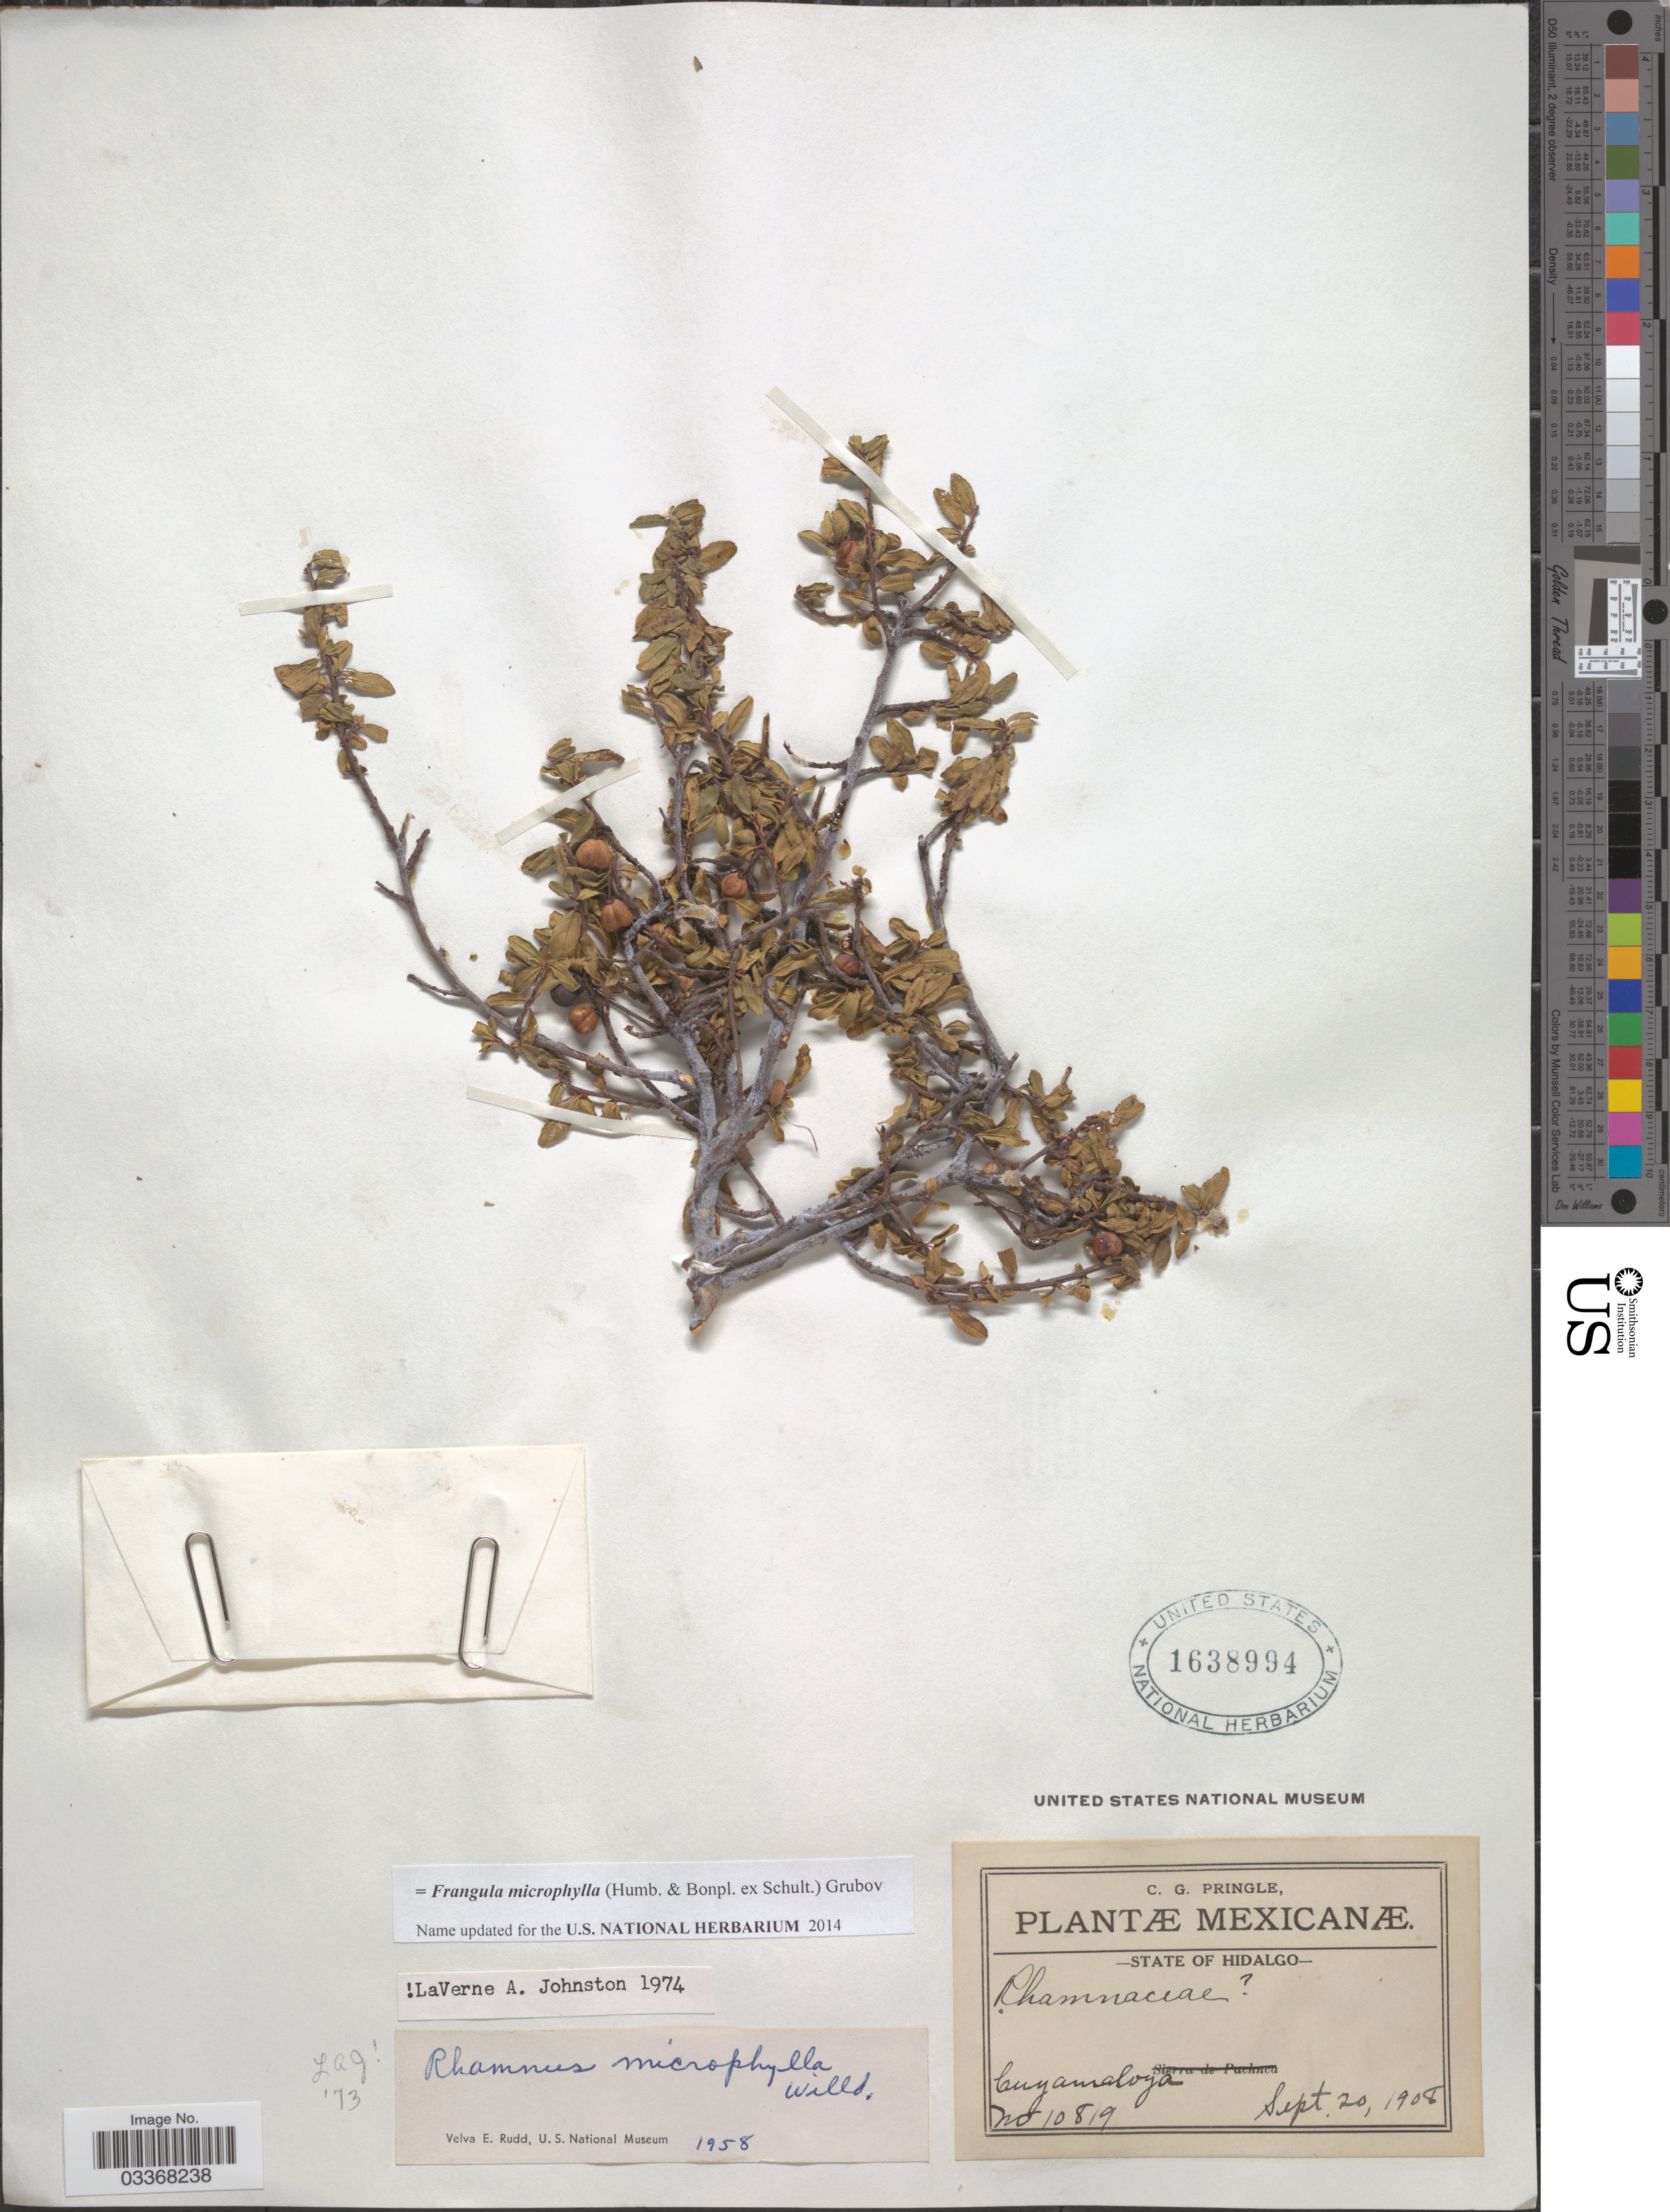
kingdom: Plantae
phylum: Tracheophyta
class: Magnoliopsida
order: Rosales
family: Rhamnaceae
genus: Frangula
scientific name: Frangula microphylla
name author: (Humb. & Bonpl. ex Schult.) Grubov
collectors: C. G. Pringle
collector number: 10819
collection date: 1908-09-20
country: Mexico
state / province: Hidalgo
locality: Cuyamaloya.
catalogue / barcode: US 1638994